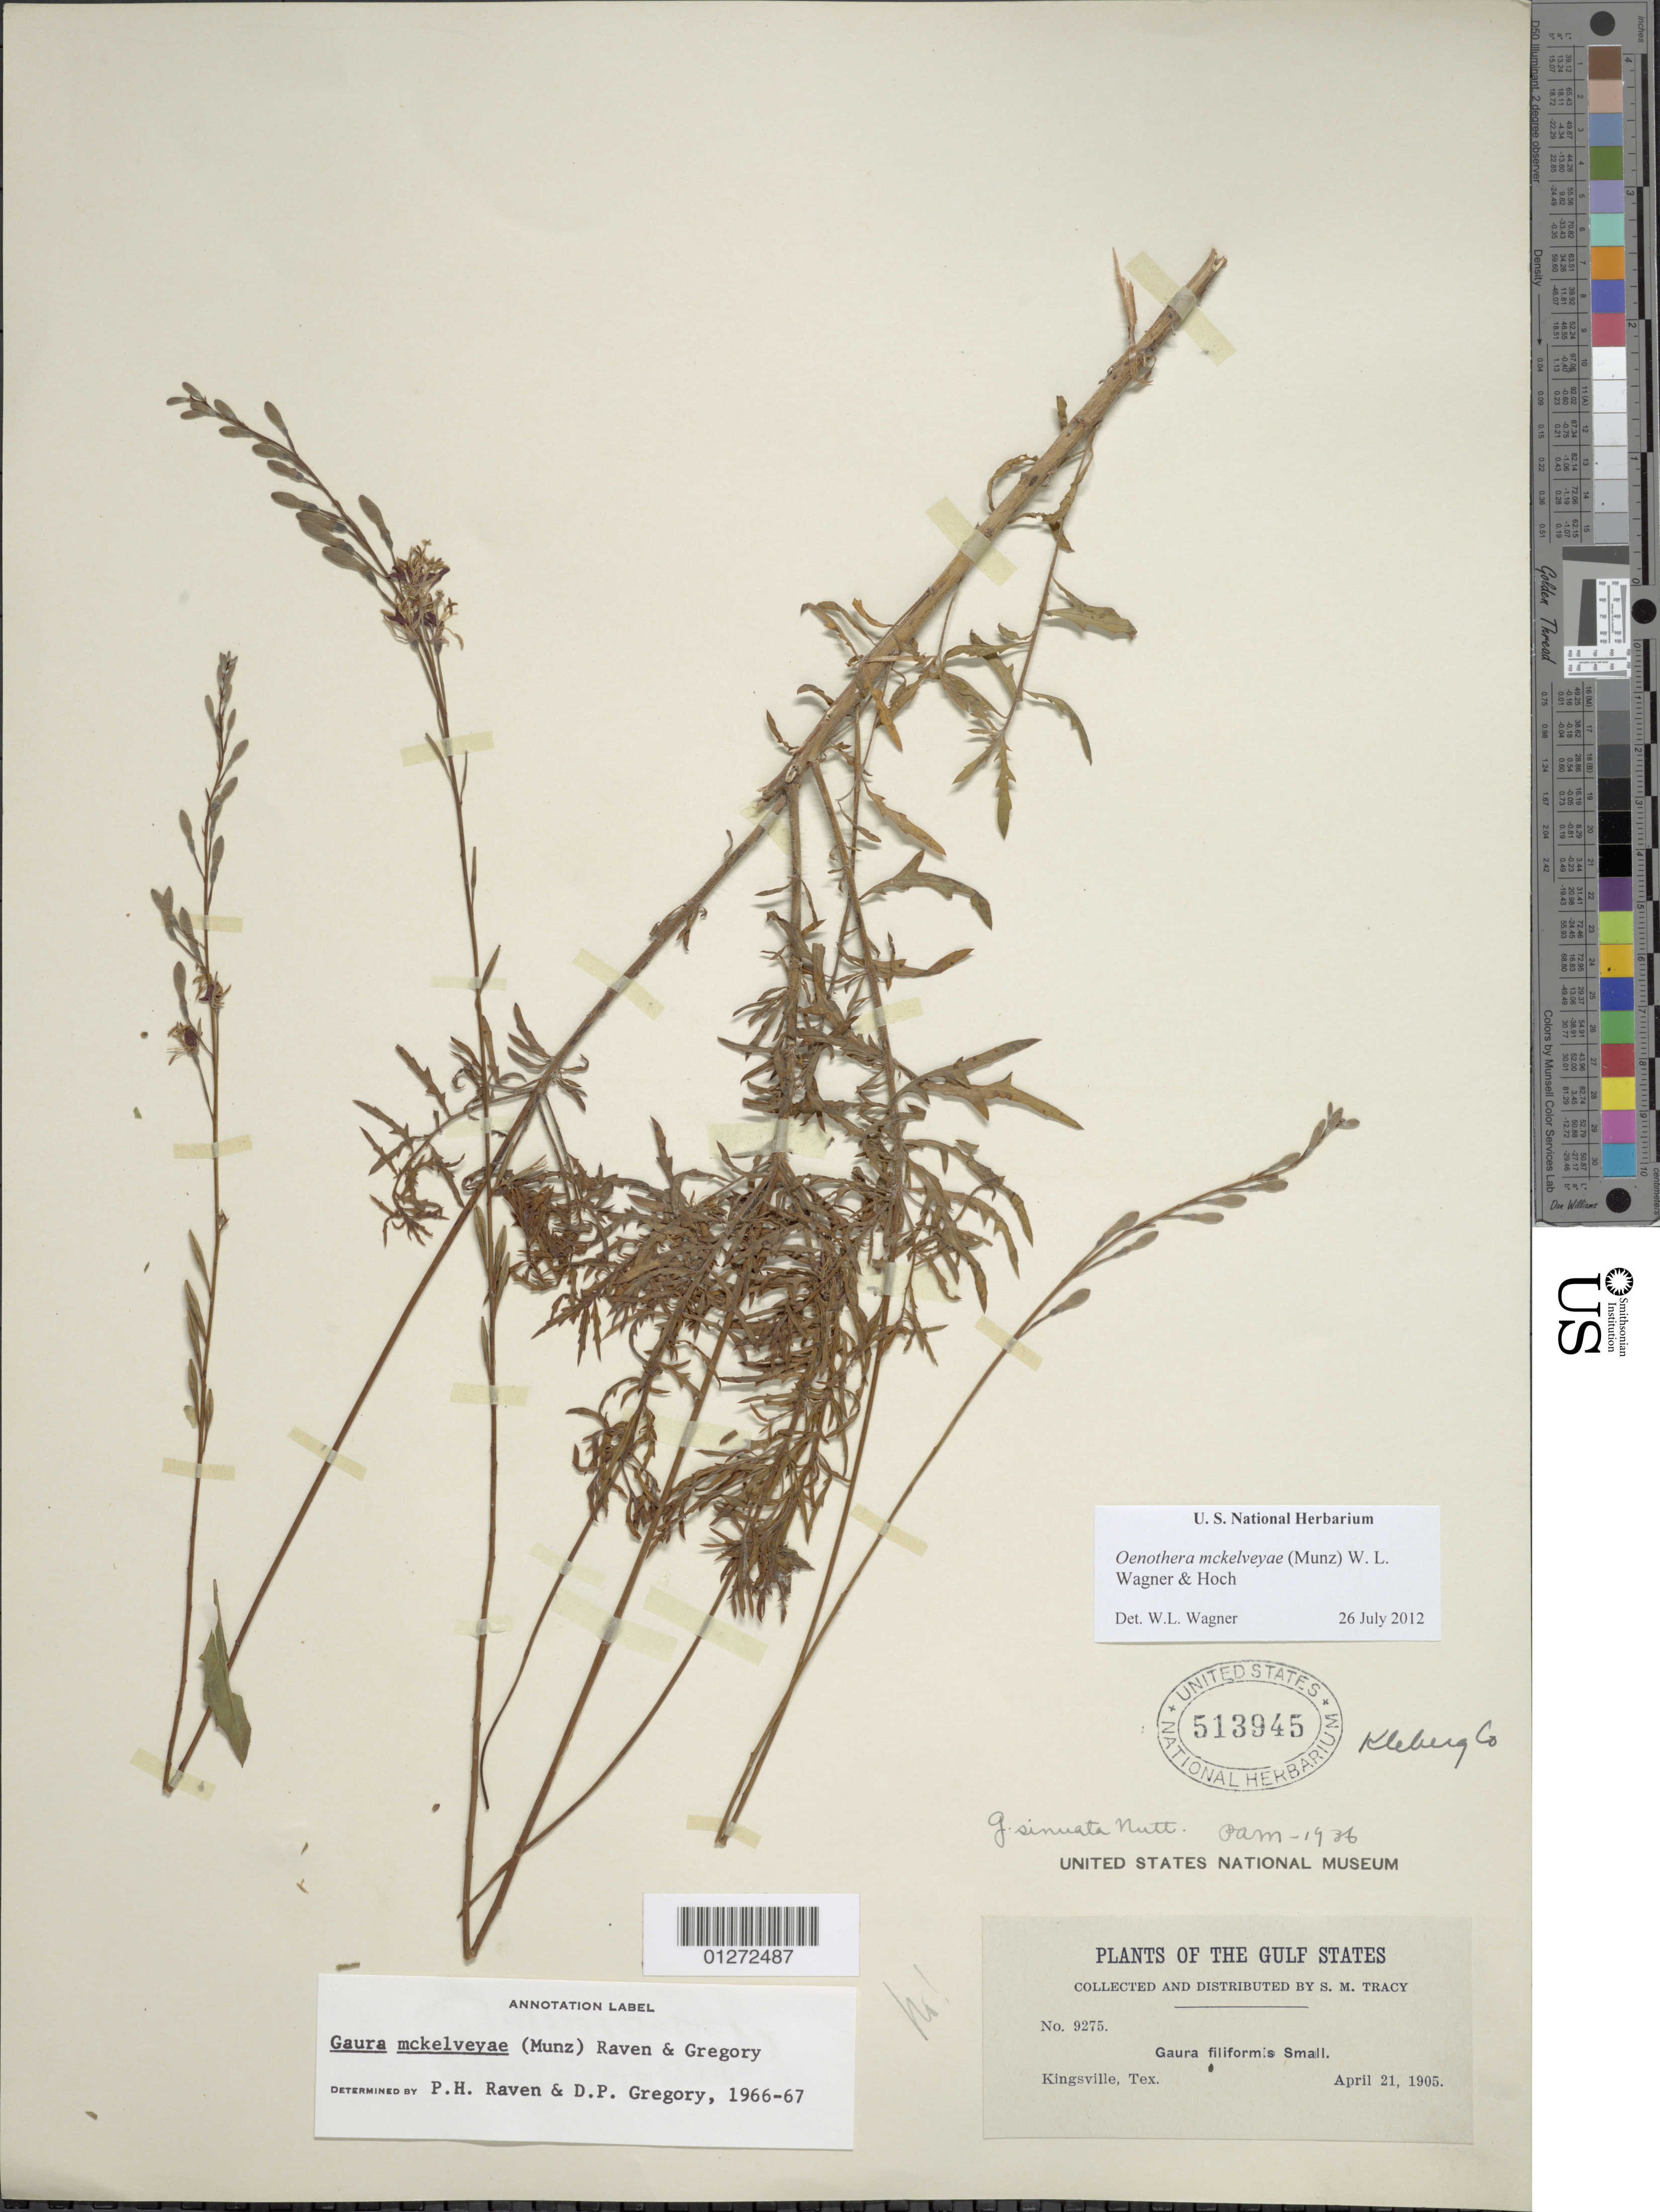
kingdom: Plantae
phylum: Tracheophyta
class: Magnoliopsida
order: Myrtales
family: Onagraceae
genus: Oenothera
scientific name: Oenothera mckelveyae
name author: (Munz) W.L. Wagner & Hoch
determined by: Wagner, W. L., (BOT), Smithsonian Institution - National Museum of Natural History (UNITED STATES)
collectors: S. M. Tracy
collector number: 9275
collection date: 1905-04-21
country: United States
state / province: Texas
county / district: Kleberg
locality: Kingsville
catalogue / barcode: US 513945